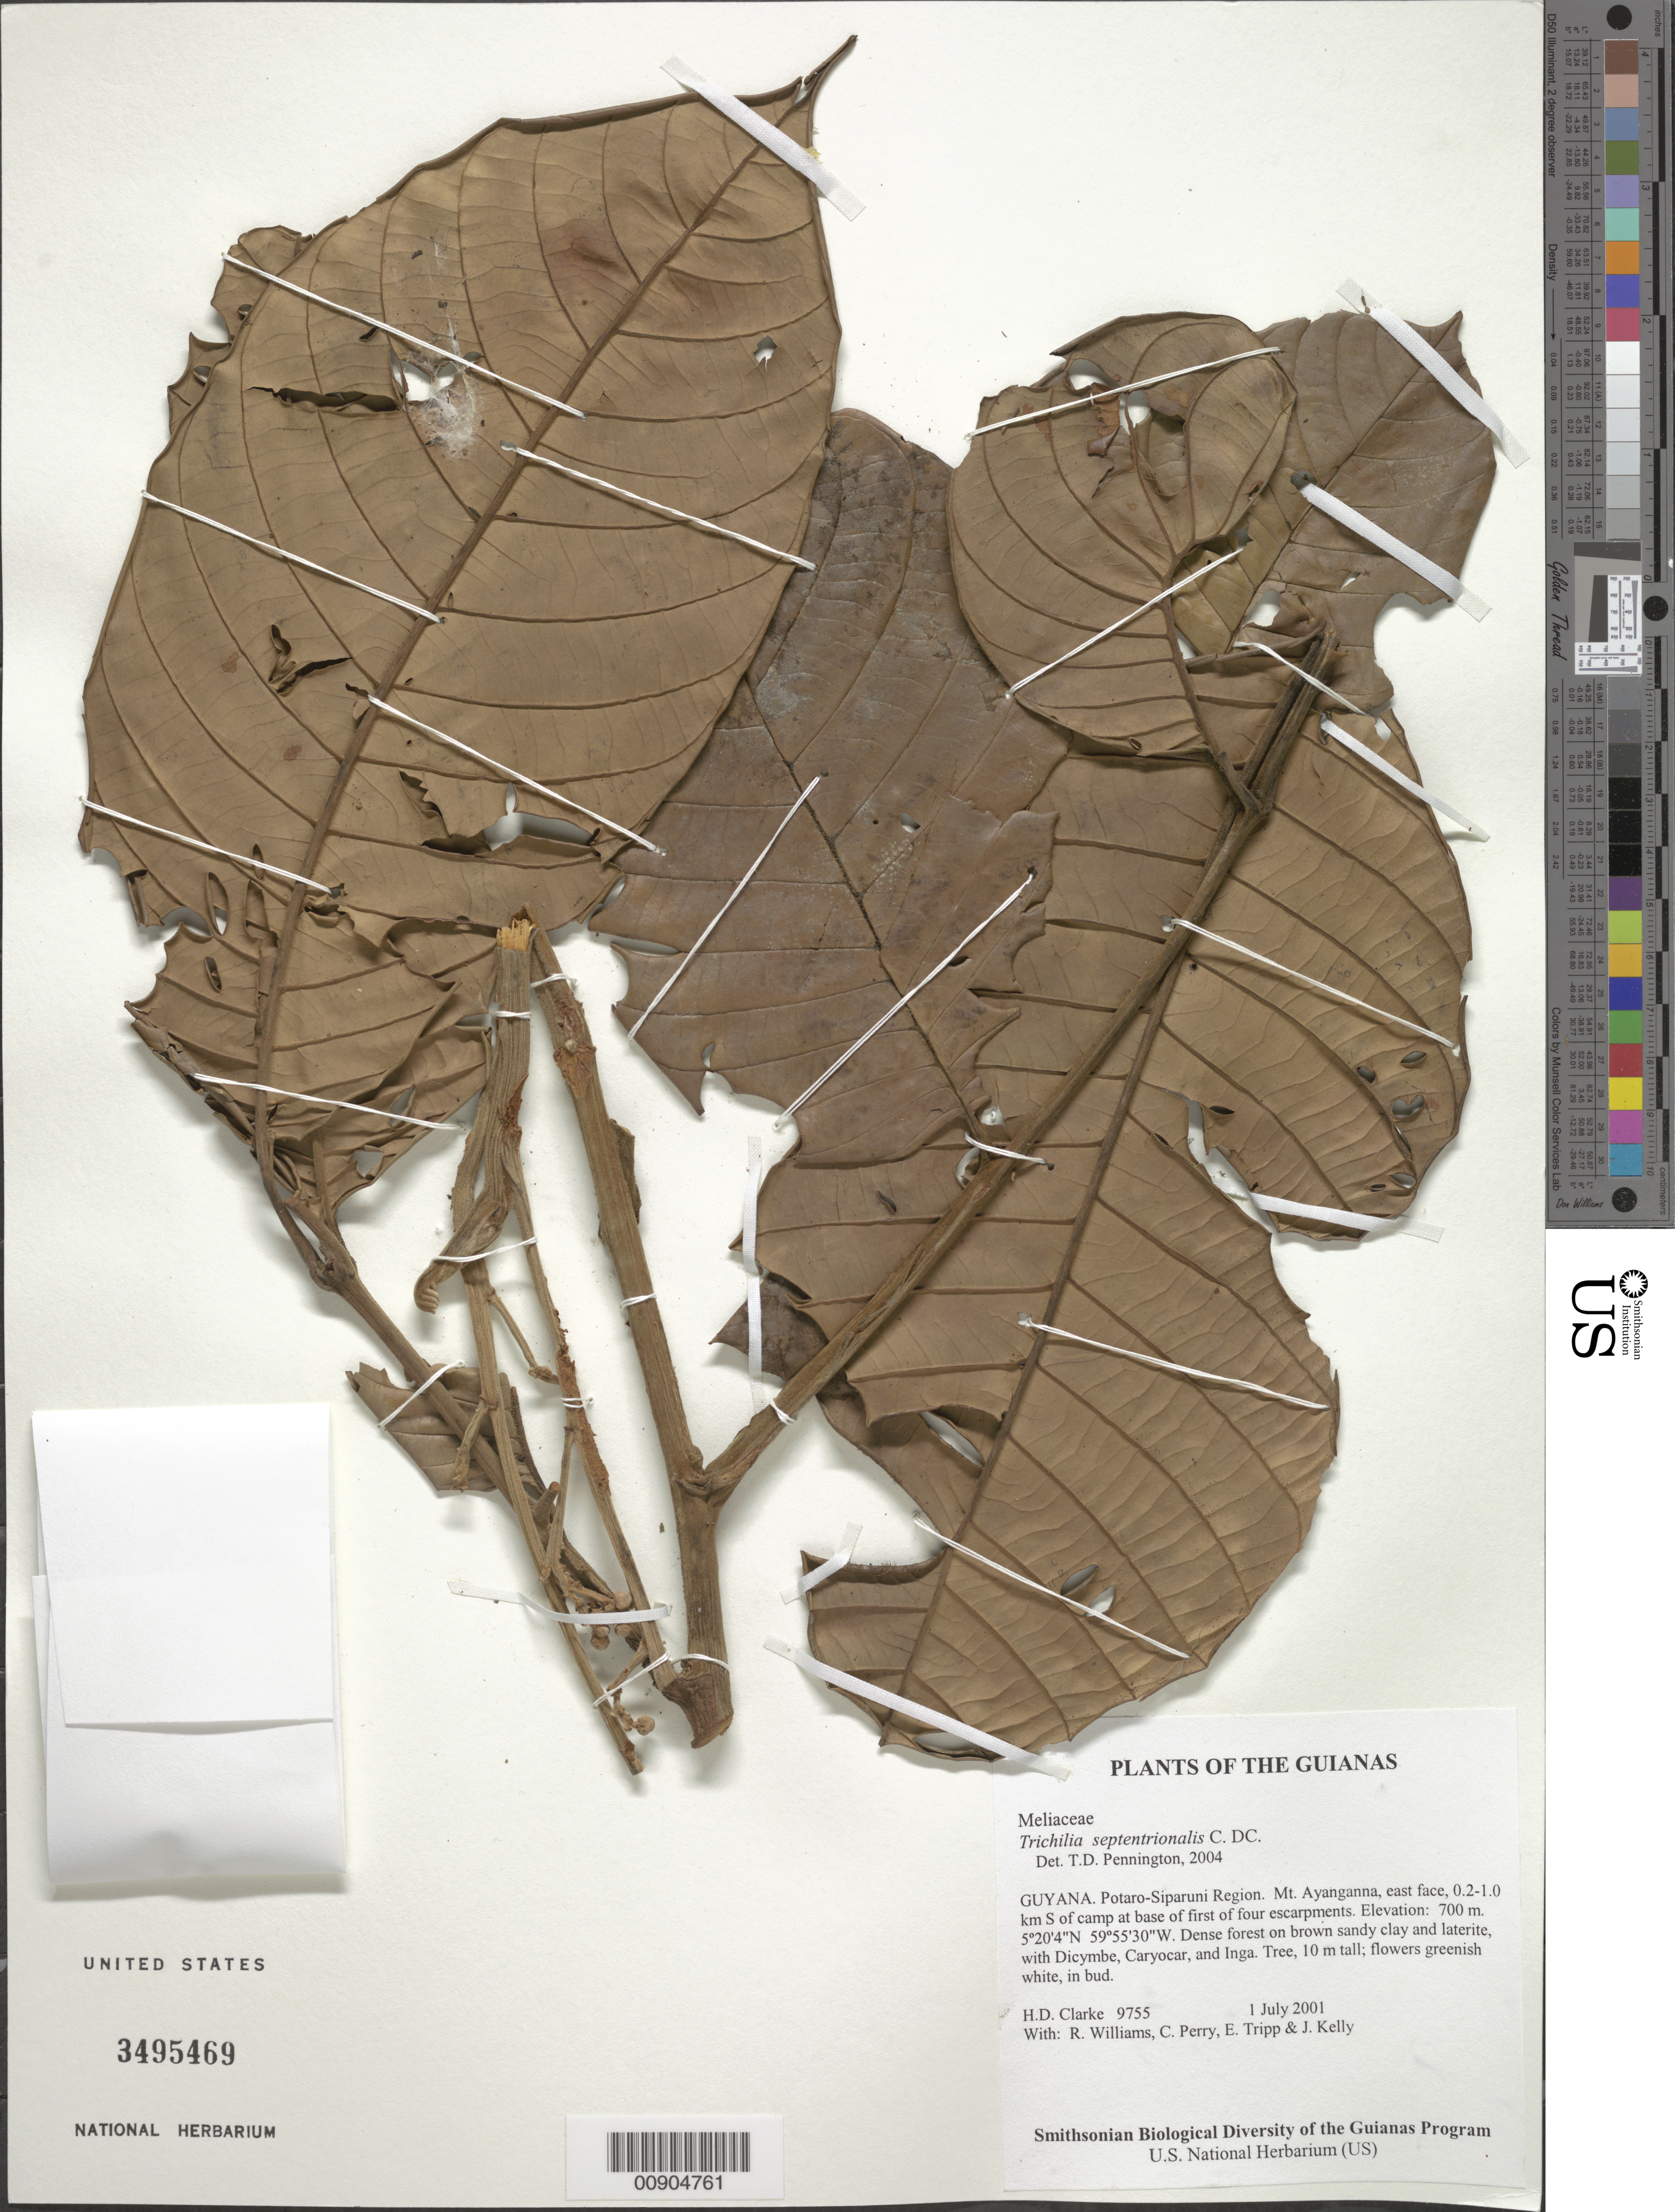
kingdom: Plantae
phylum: Tracheophyta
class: Magnoliopsida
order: Sapindales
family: Meliaceae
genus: Trichilia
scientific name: Trichilia septentrionalis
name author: C. DC.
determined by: Pennington, T. D., (K)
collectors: H. D. Clarke, R. Williams, C. Perry, E. Tripp & J. Kelly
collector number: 9755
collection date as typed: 1 July 2001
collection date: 2001-07-01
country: Guyana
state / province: Potaro-Siparuni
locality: Mt. Ayanganna, east face, 0.2-1.0 km S of camp at base of first of four escarpments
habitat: Dense forest on brown sandy clay and laterite, with Dicymbe, Caryocar, and Inga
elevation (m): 700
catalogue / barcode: US 3495469